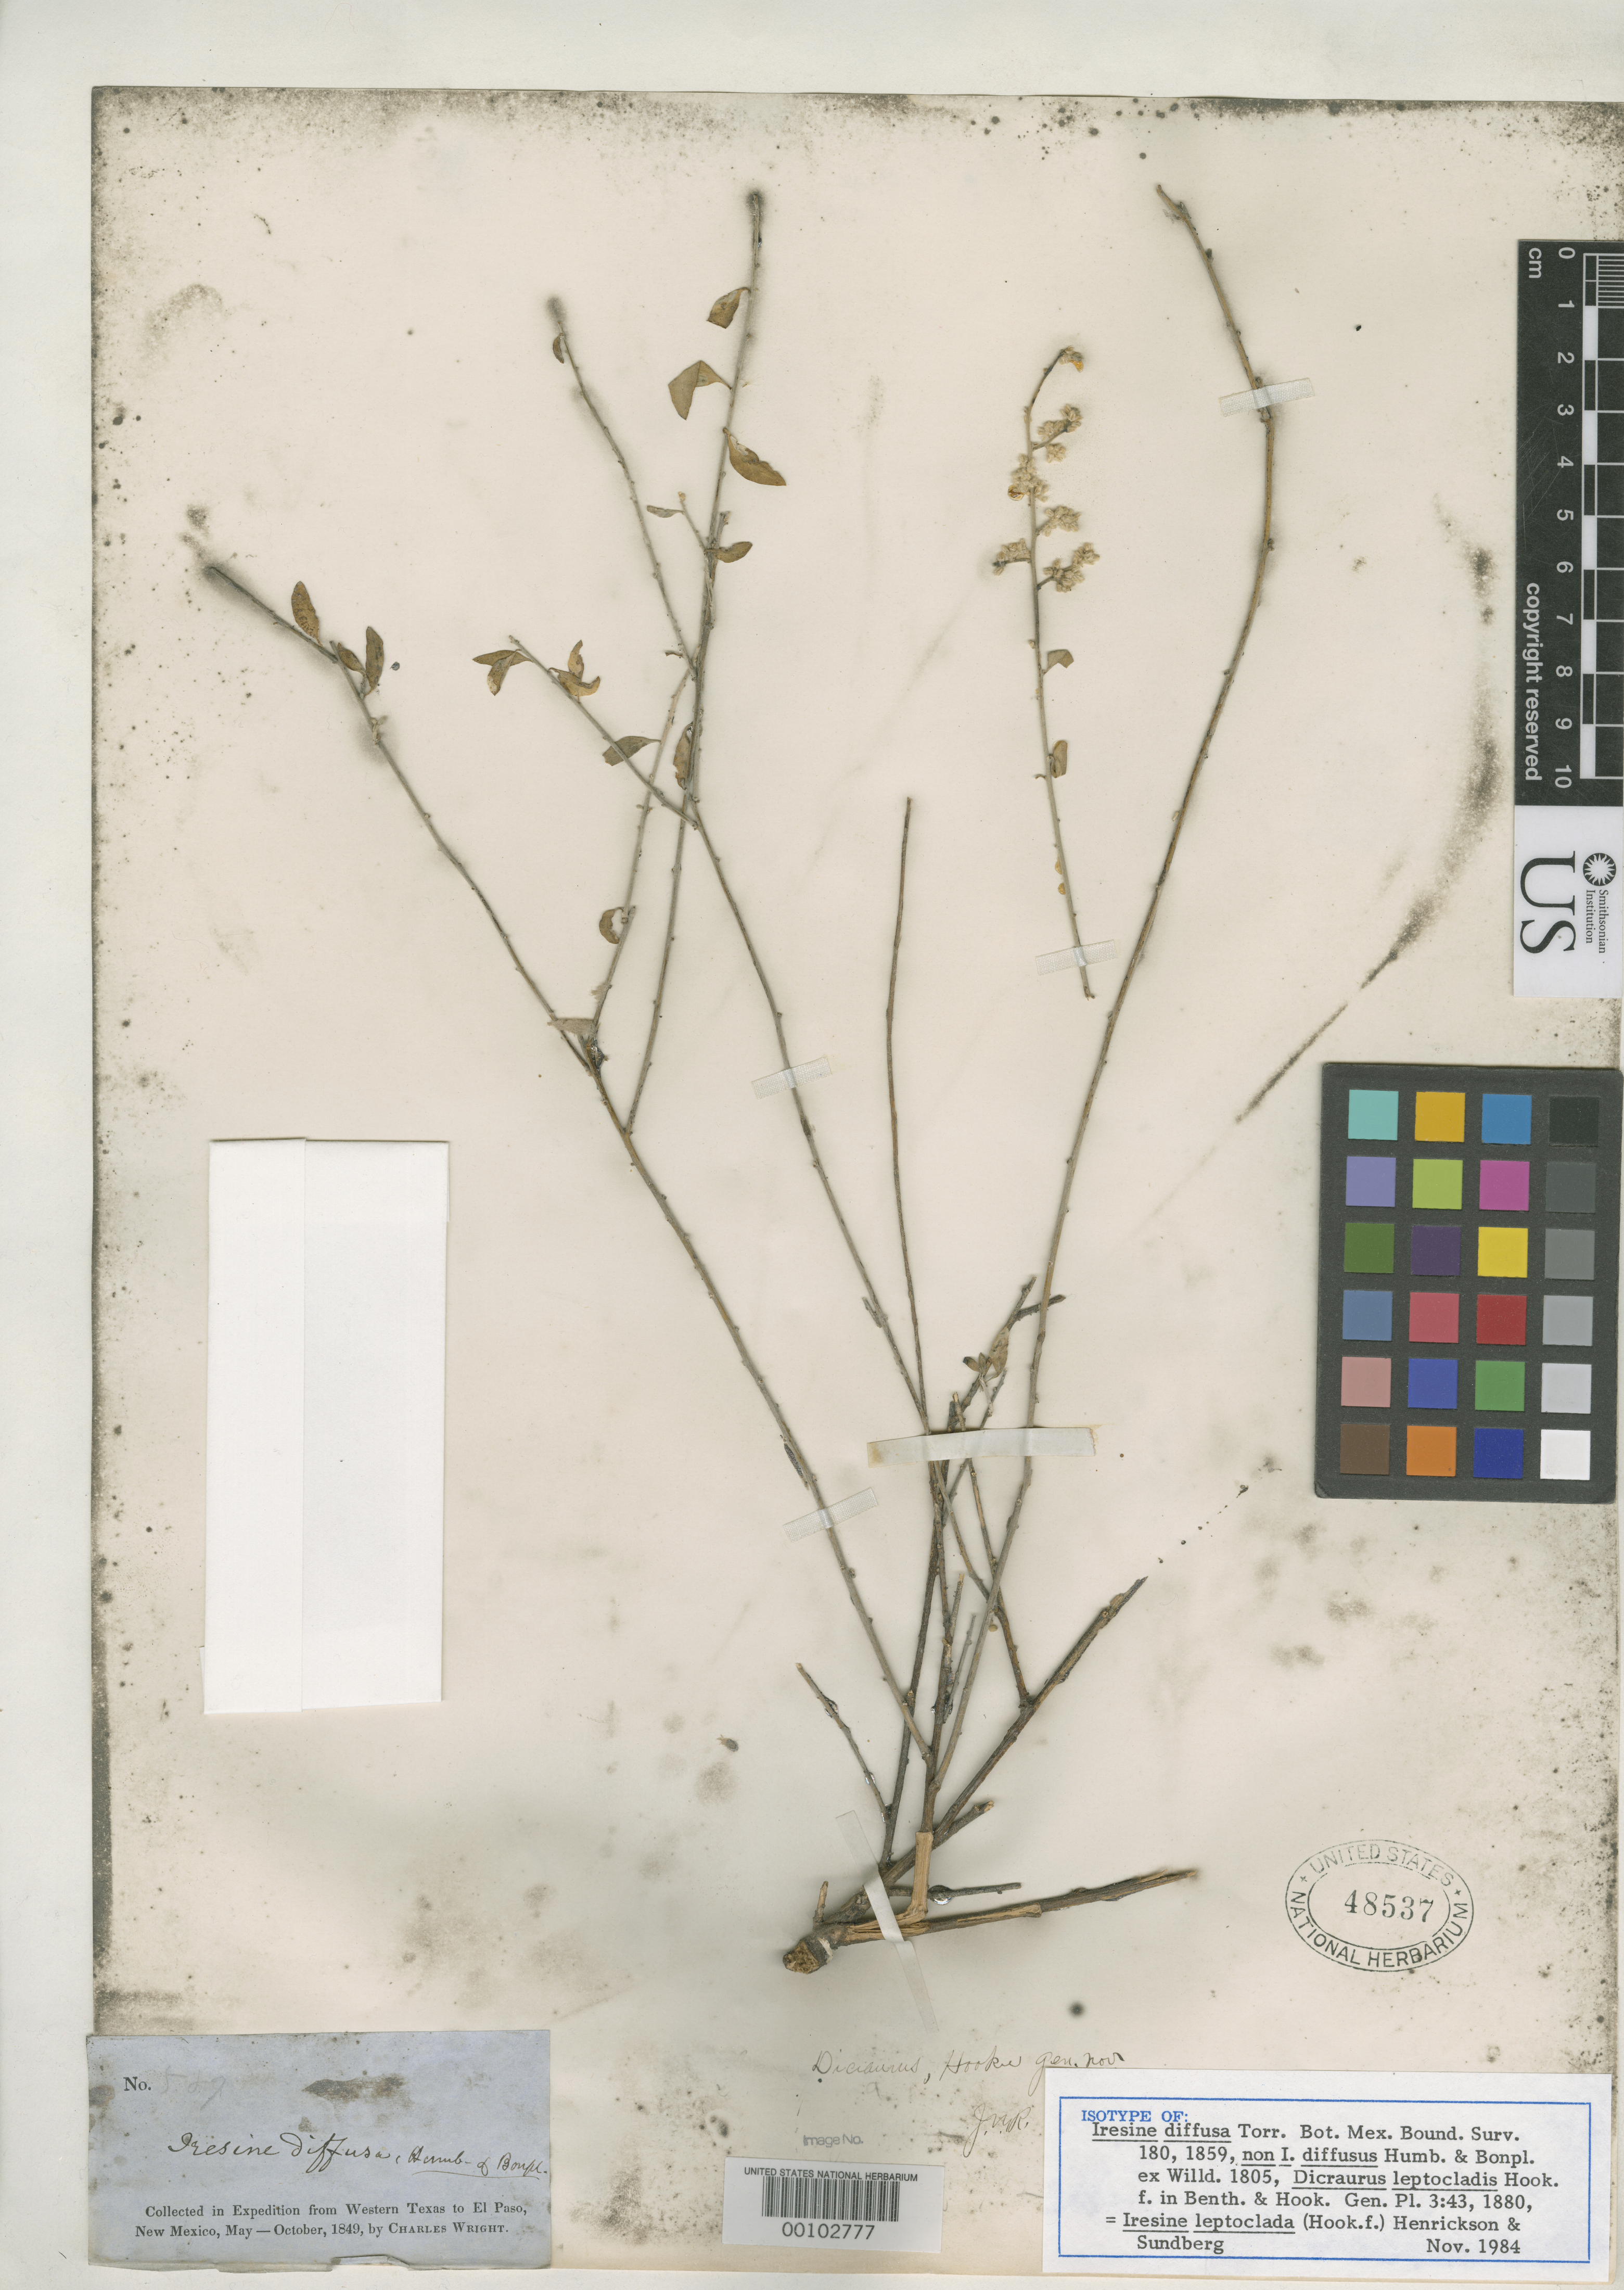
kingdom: Plantae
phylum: Tracheophyta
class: Magnoliopsida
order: Caryophyllales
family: Amaranthaceae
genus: Dicraurus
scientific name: Dicraurus leptocladus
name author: Benth. & Hook. f.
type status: Type Collection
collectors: C. Wright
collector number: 589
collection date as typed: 1849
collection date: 1849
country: Mexico / United States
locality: Mexico-Texas boundary.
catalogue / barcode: US 48537